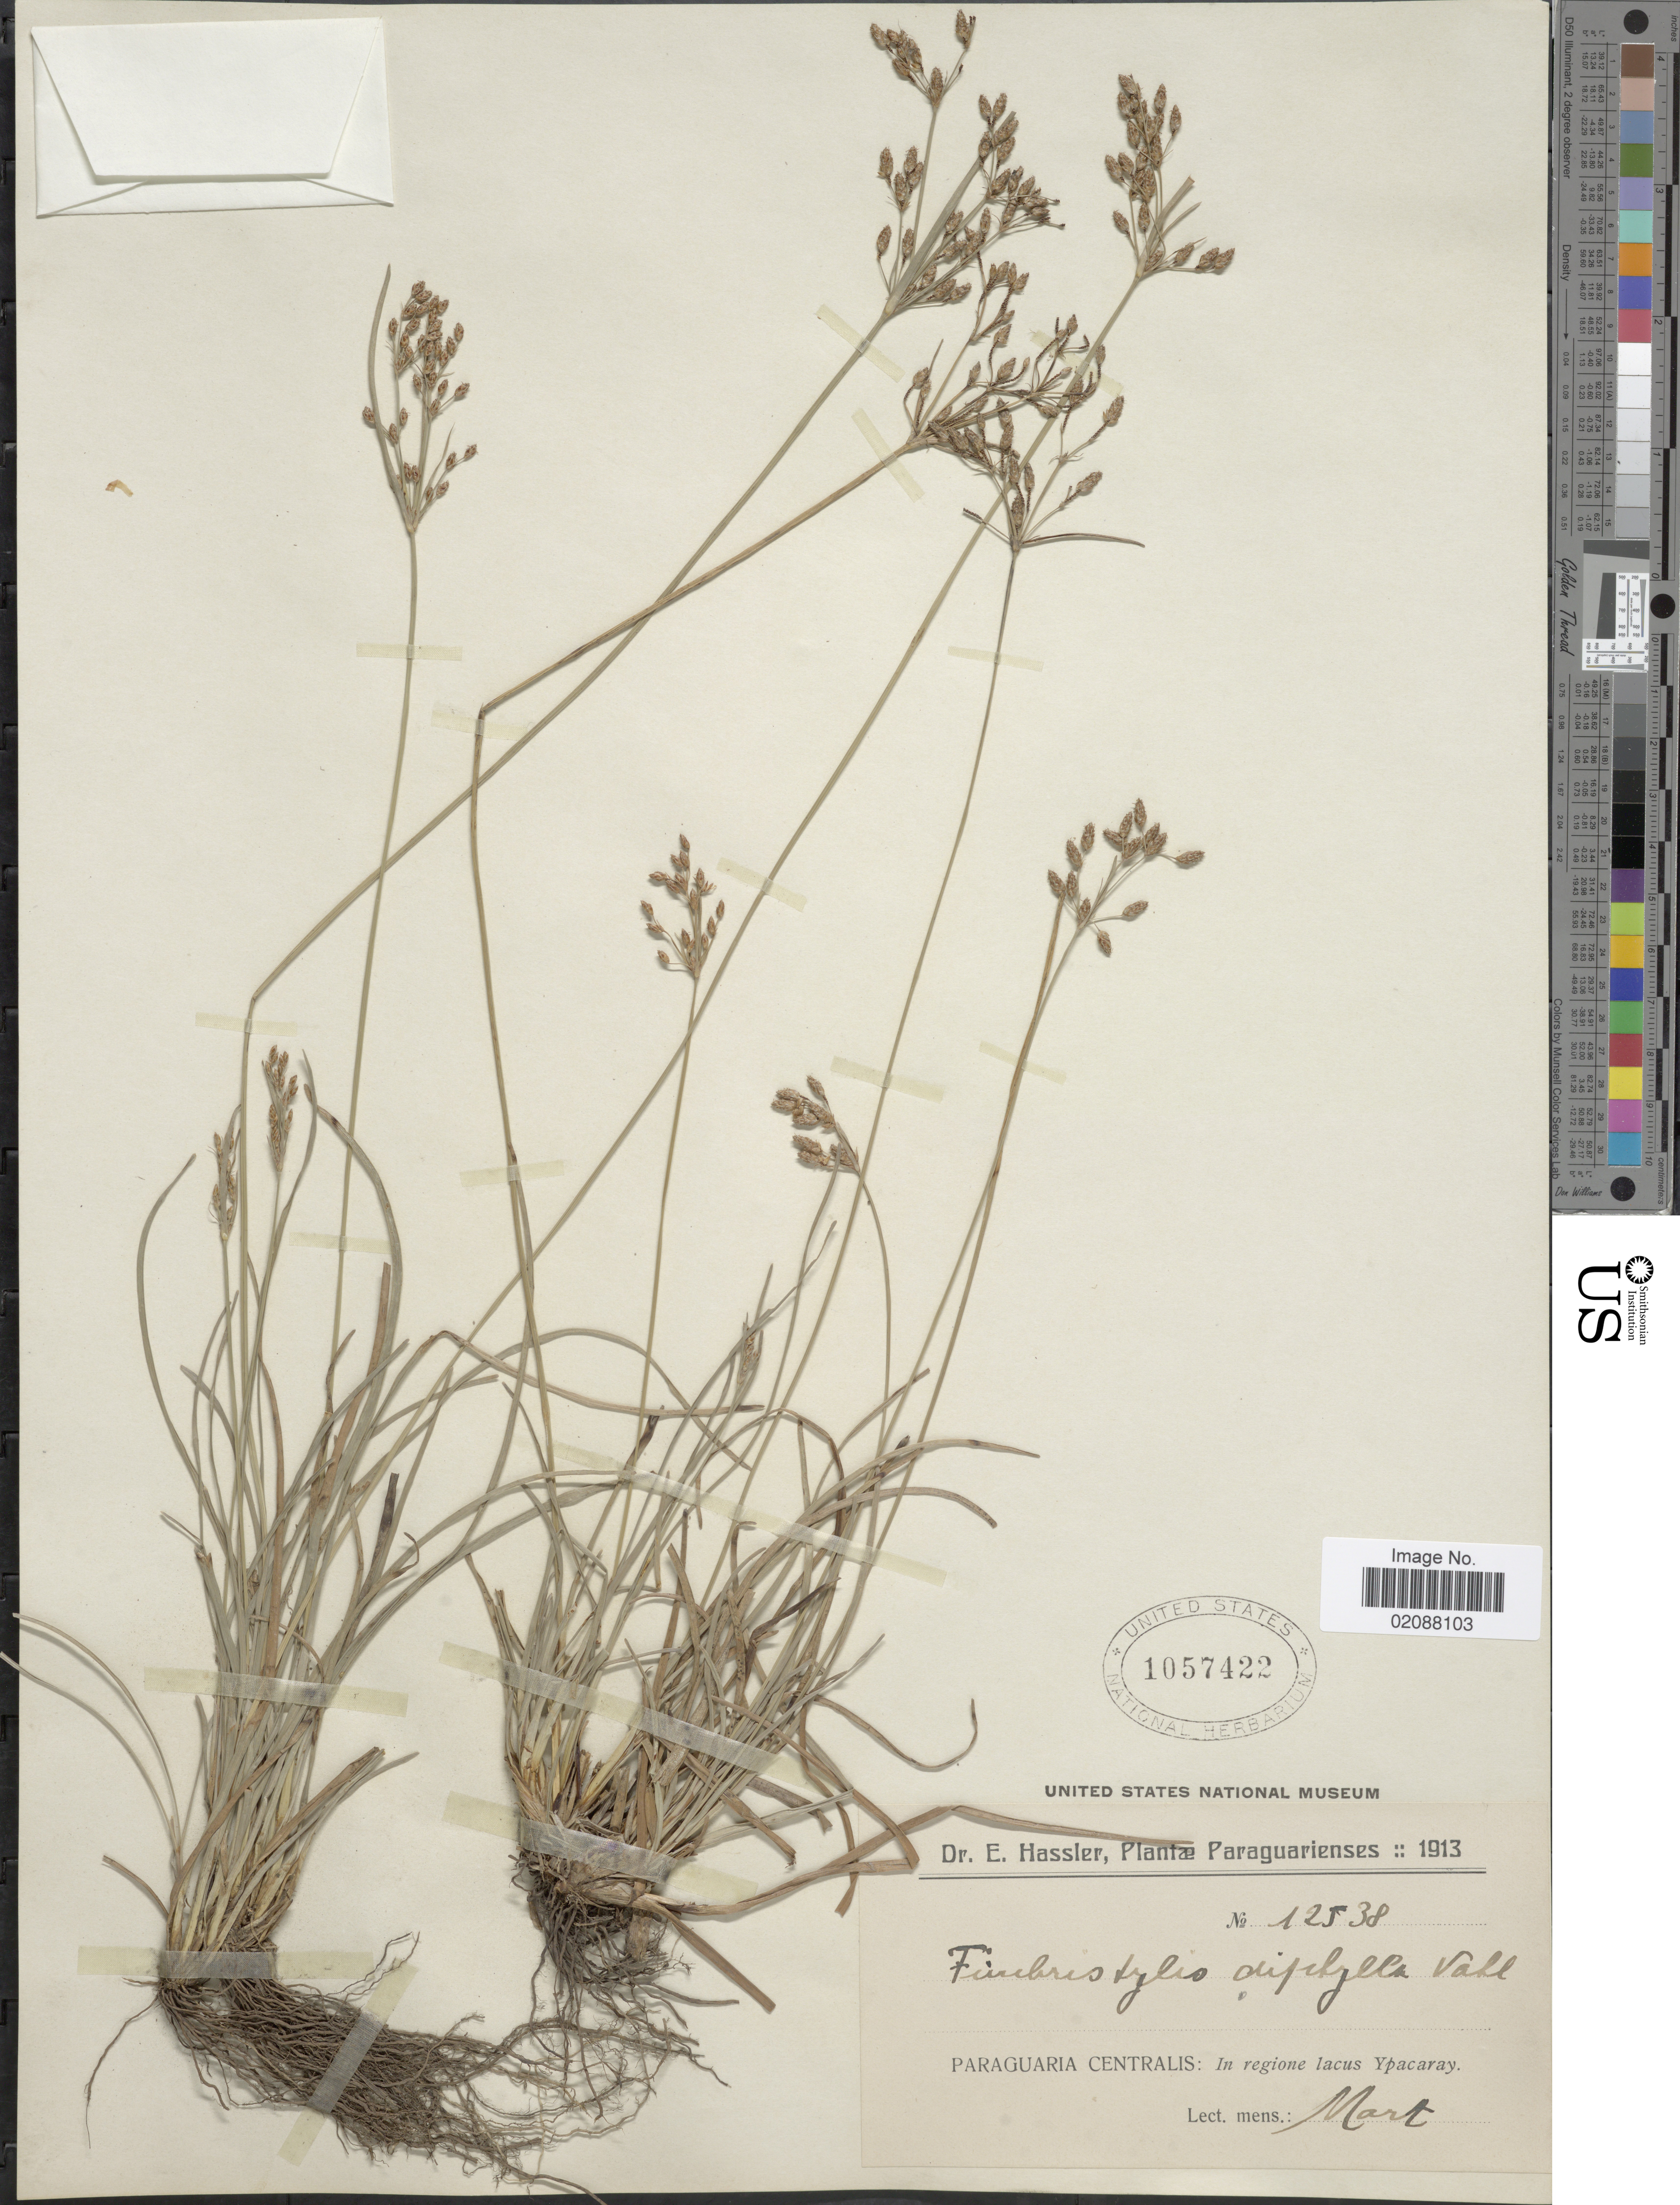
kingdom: Plantae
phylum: Tracheophyta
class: Liliopsida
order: Poales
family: Cyperaceae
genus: Fimbristylis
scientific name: Fimbristylis annua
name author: (All.) Roem. & Schult.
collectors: E. Hassler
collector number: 12538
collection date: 1913-03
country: Paraguay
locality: Paraguaria centralis: in regione lacus Ypacaray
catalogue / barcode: US 1057422